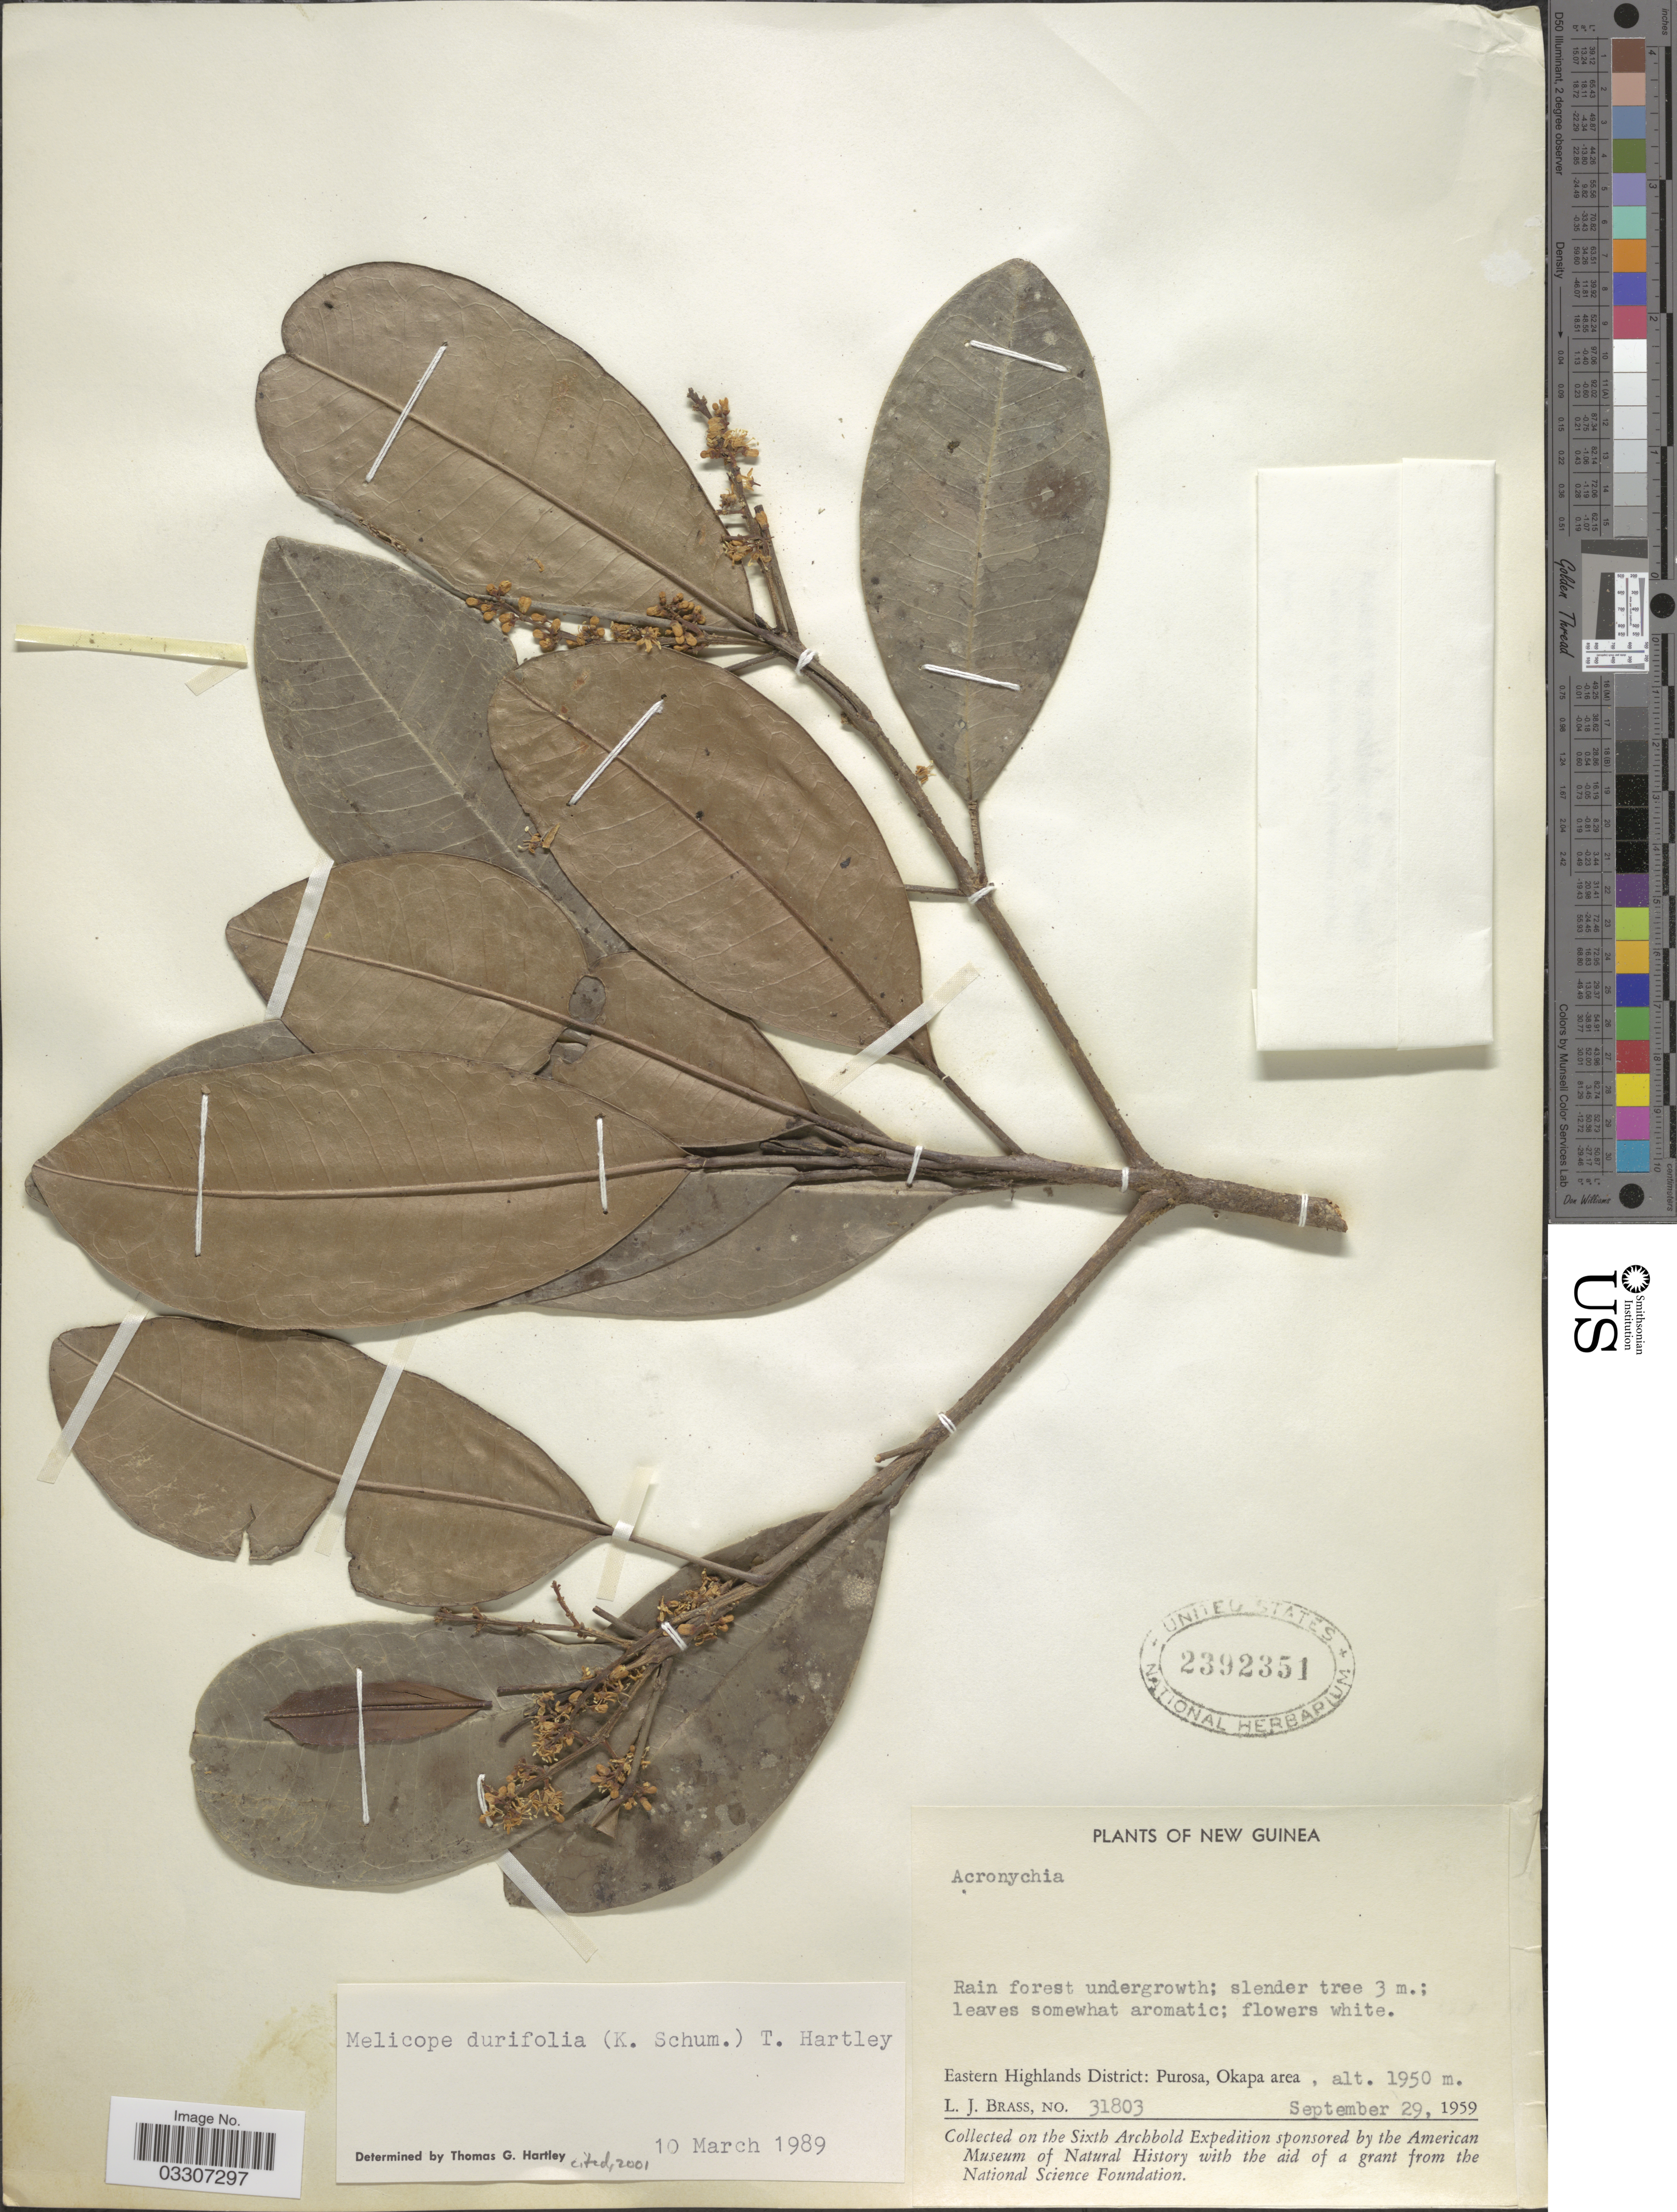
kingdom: Plantae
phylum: Tracheophyta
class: Magnoliopsida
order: Sapindales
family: Rutaceae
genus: Melicope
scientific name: Melicope durifolia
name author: (K. Schum.) T.G. Hartley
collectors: L. J. Brass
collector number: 31803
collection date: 1959-09-29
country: Papua New Guinea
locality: New Guinea. Eastern Highlands District: Purosa, Okapa area.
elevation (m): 1950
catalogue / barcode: US 2392351